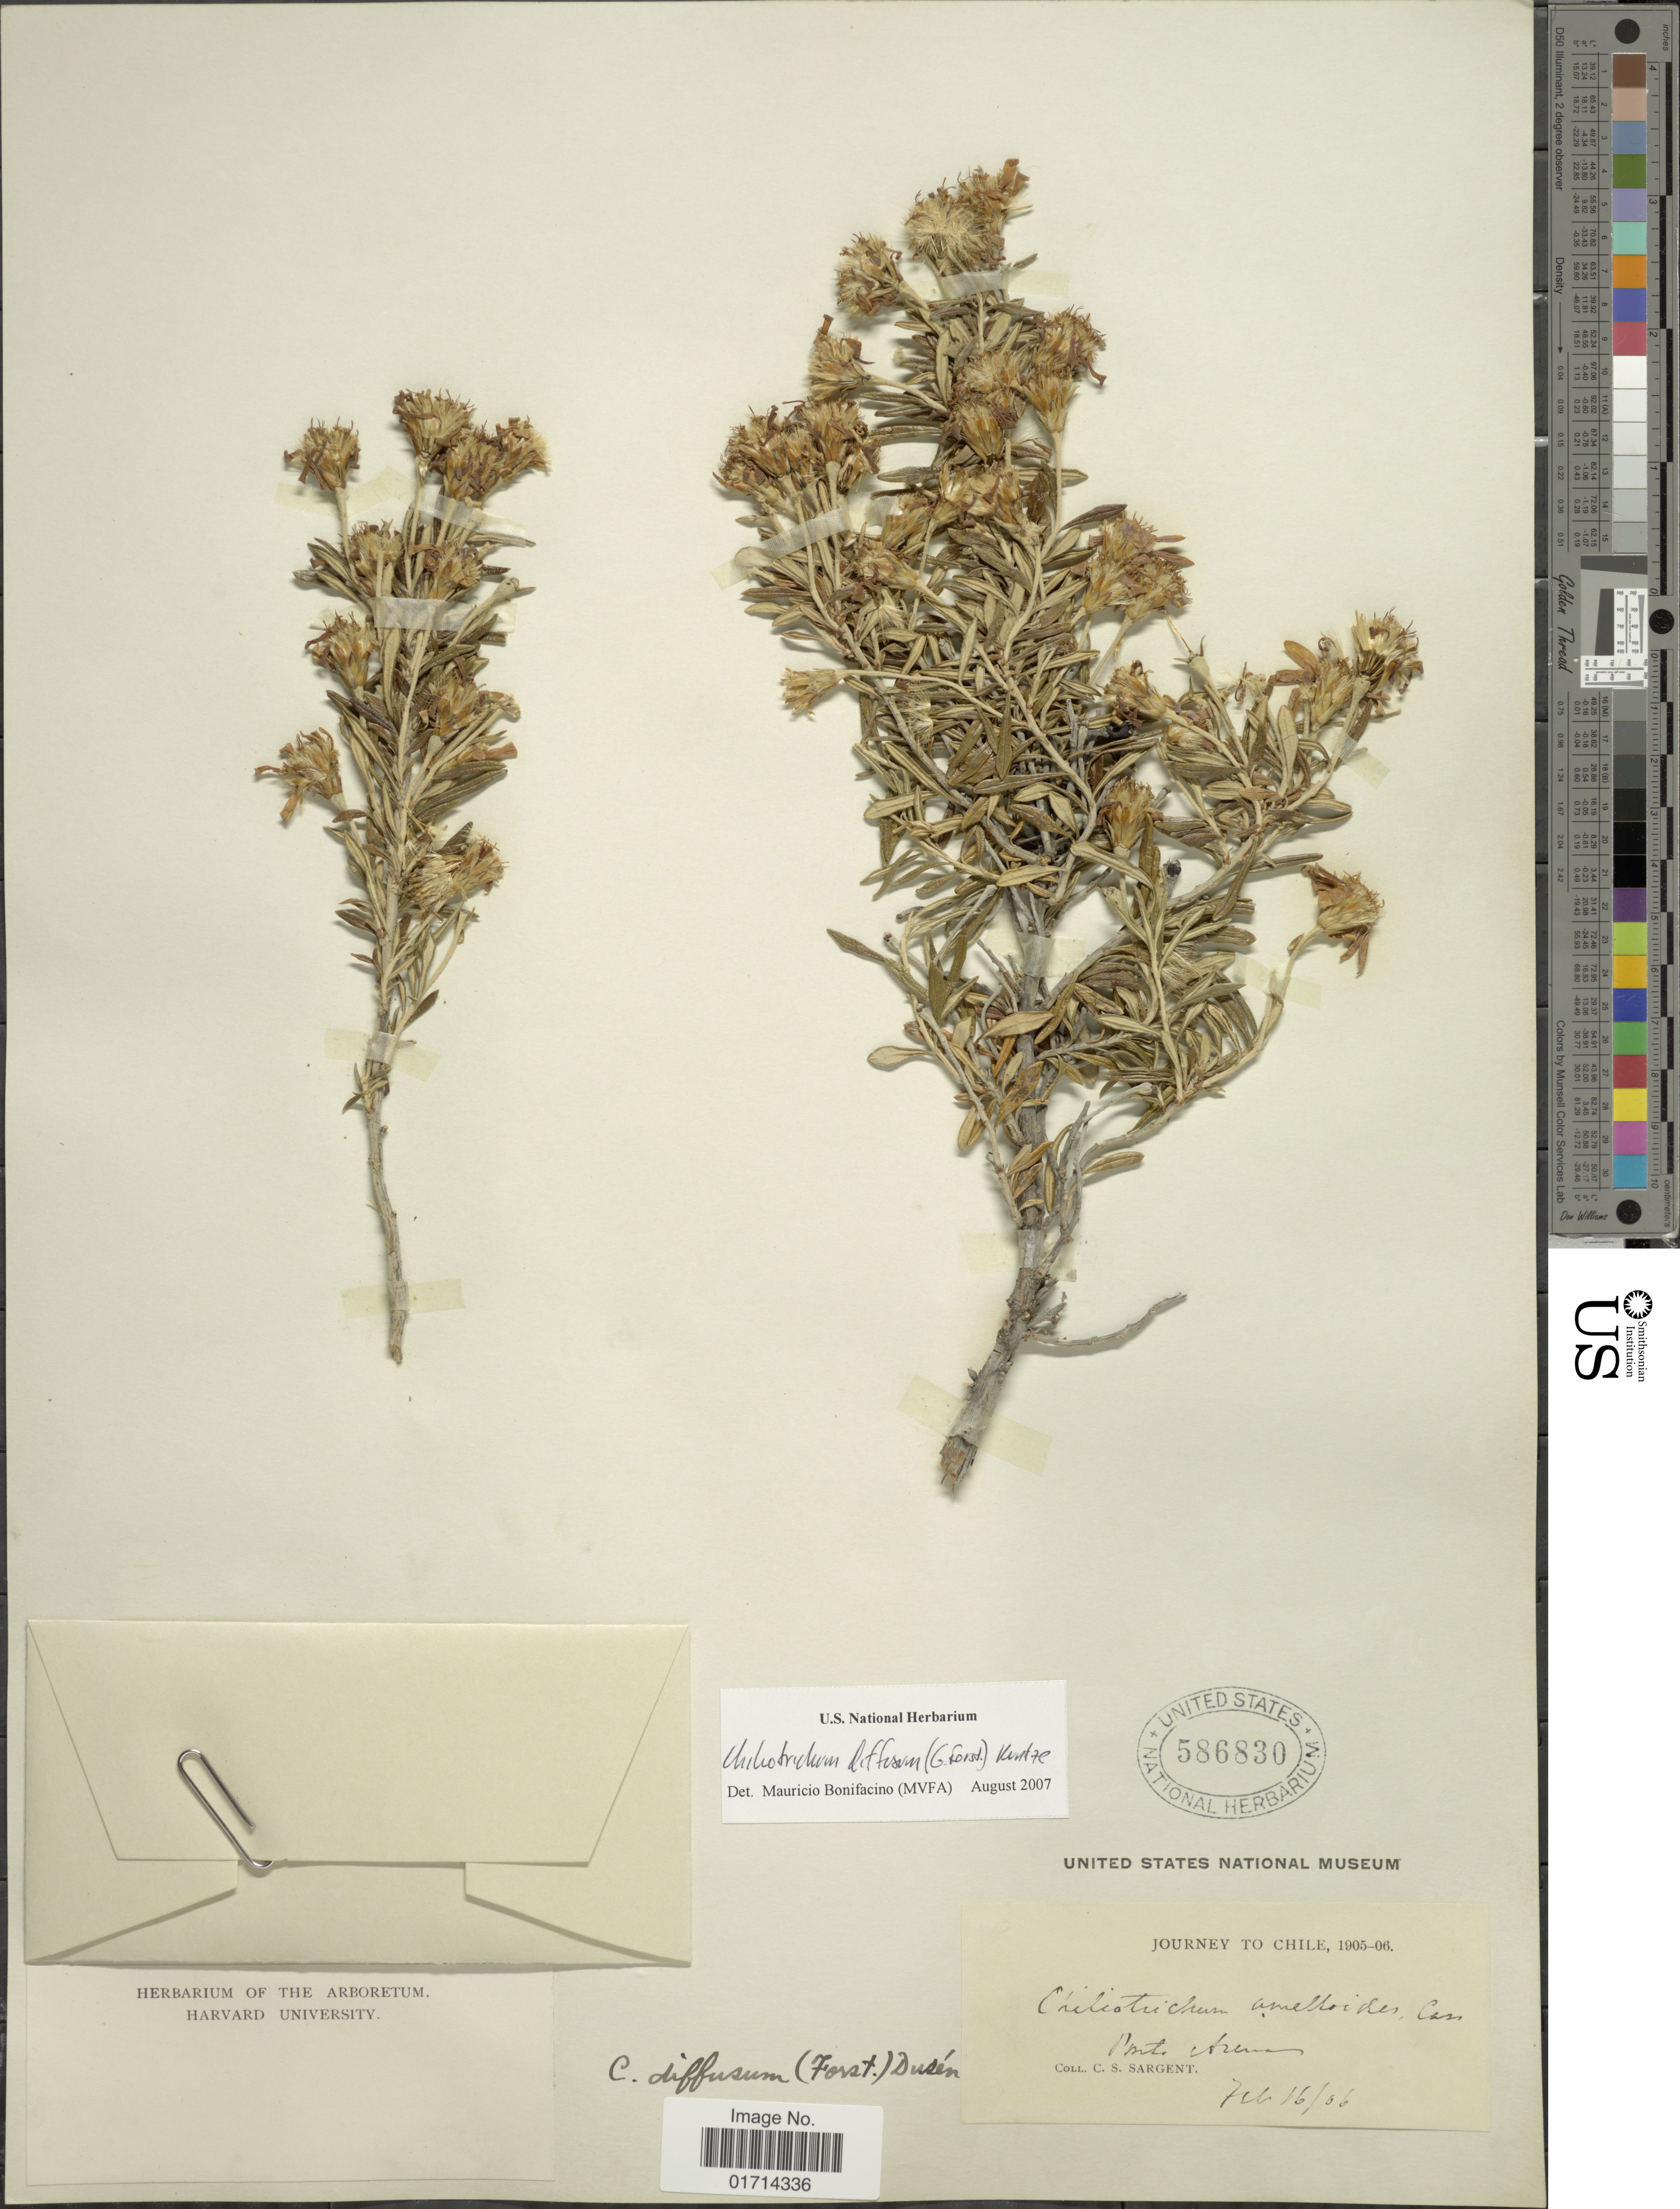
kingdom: Plantae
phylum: Tracheophyta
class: Magnoliopsida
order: Asterales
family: Asteraceae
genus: Chiliotrichum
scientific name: Chiliotrichum diffusum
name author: (G. Forst.) Kuntze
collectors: C. S. Sargent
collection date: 1906-02-16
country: Chile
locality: Punta Arenas.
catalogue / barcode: US 586830